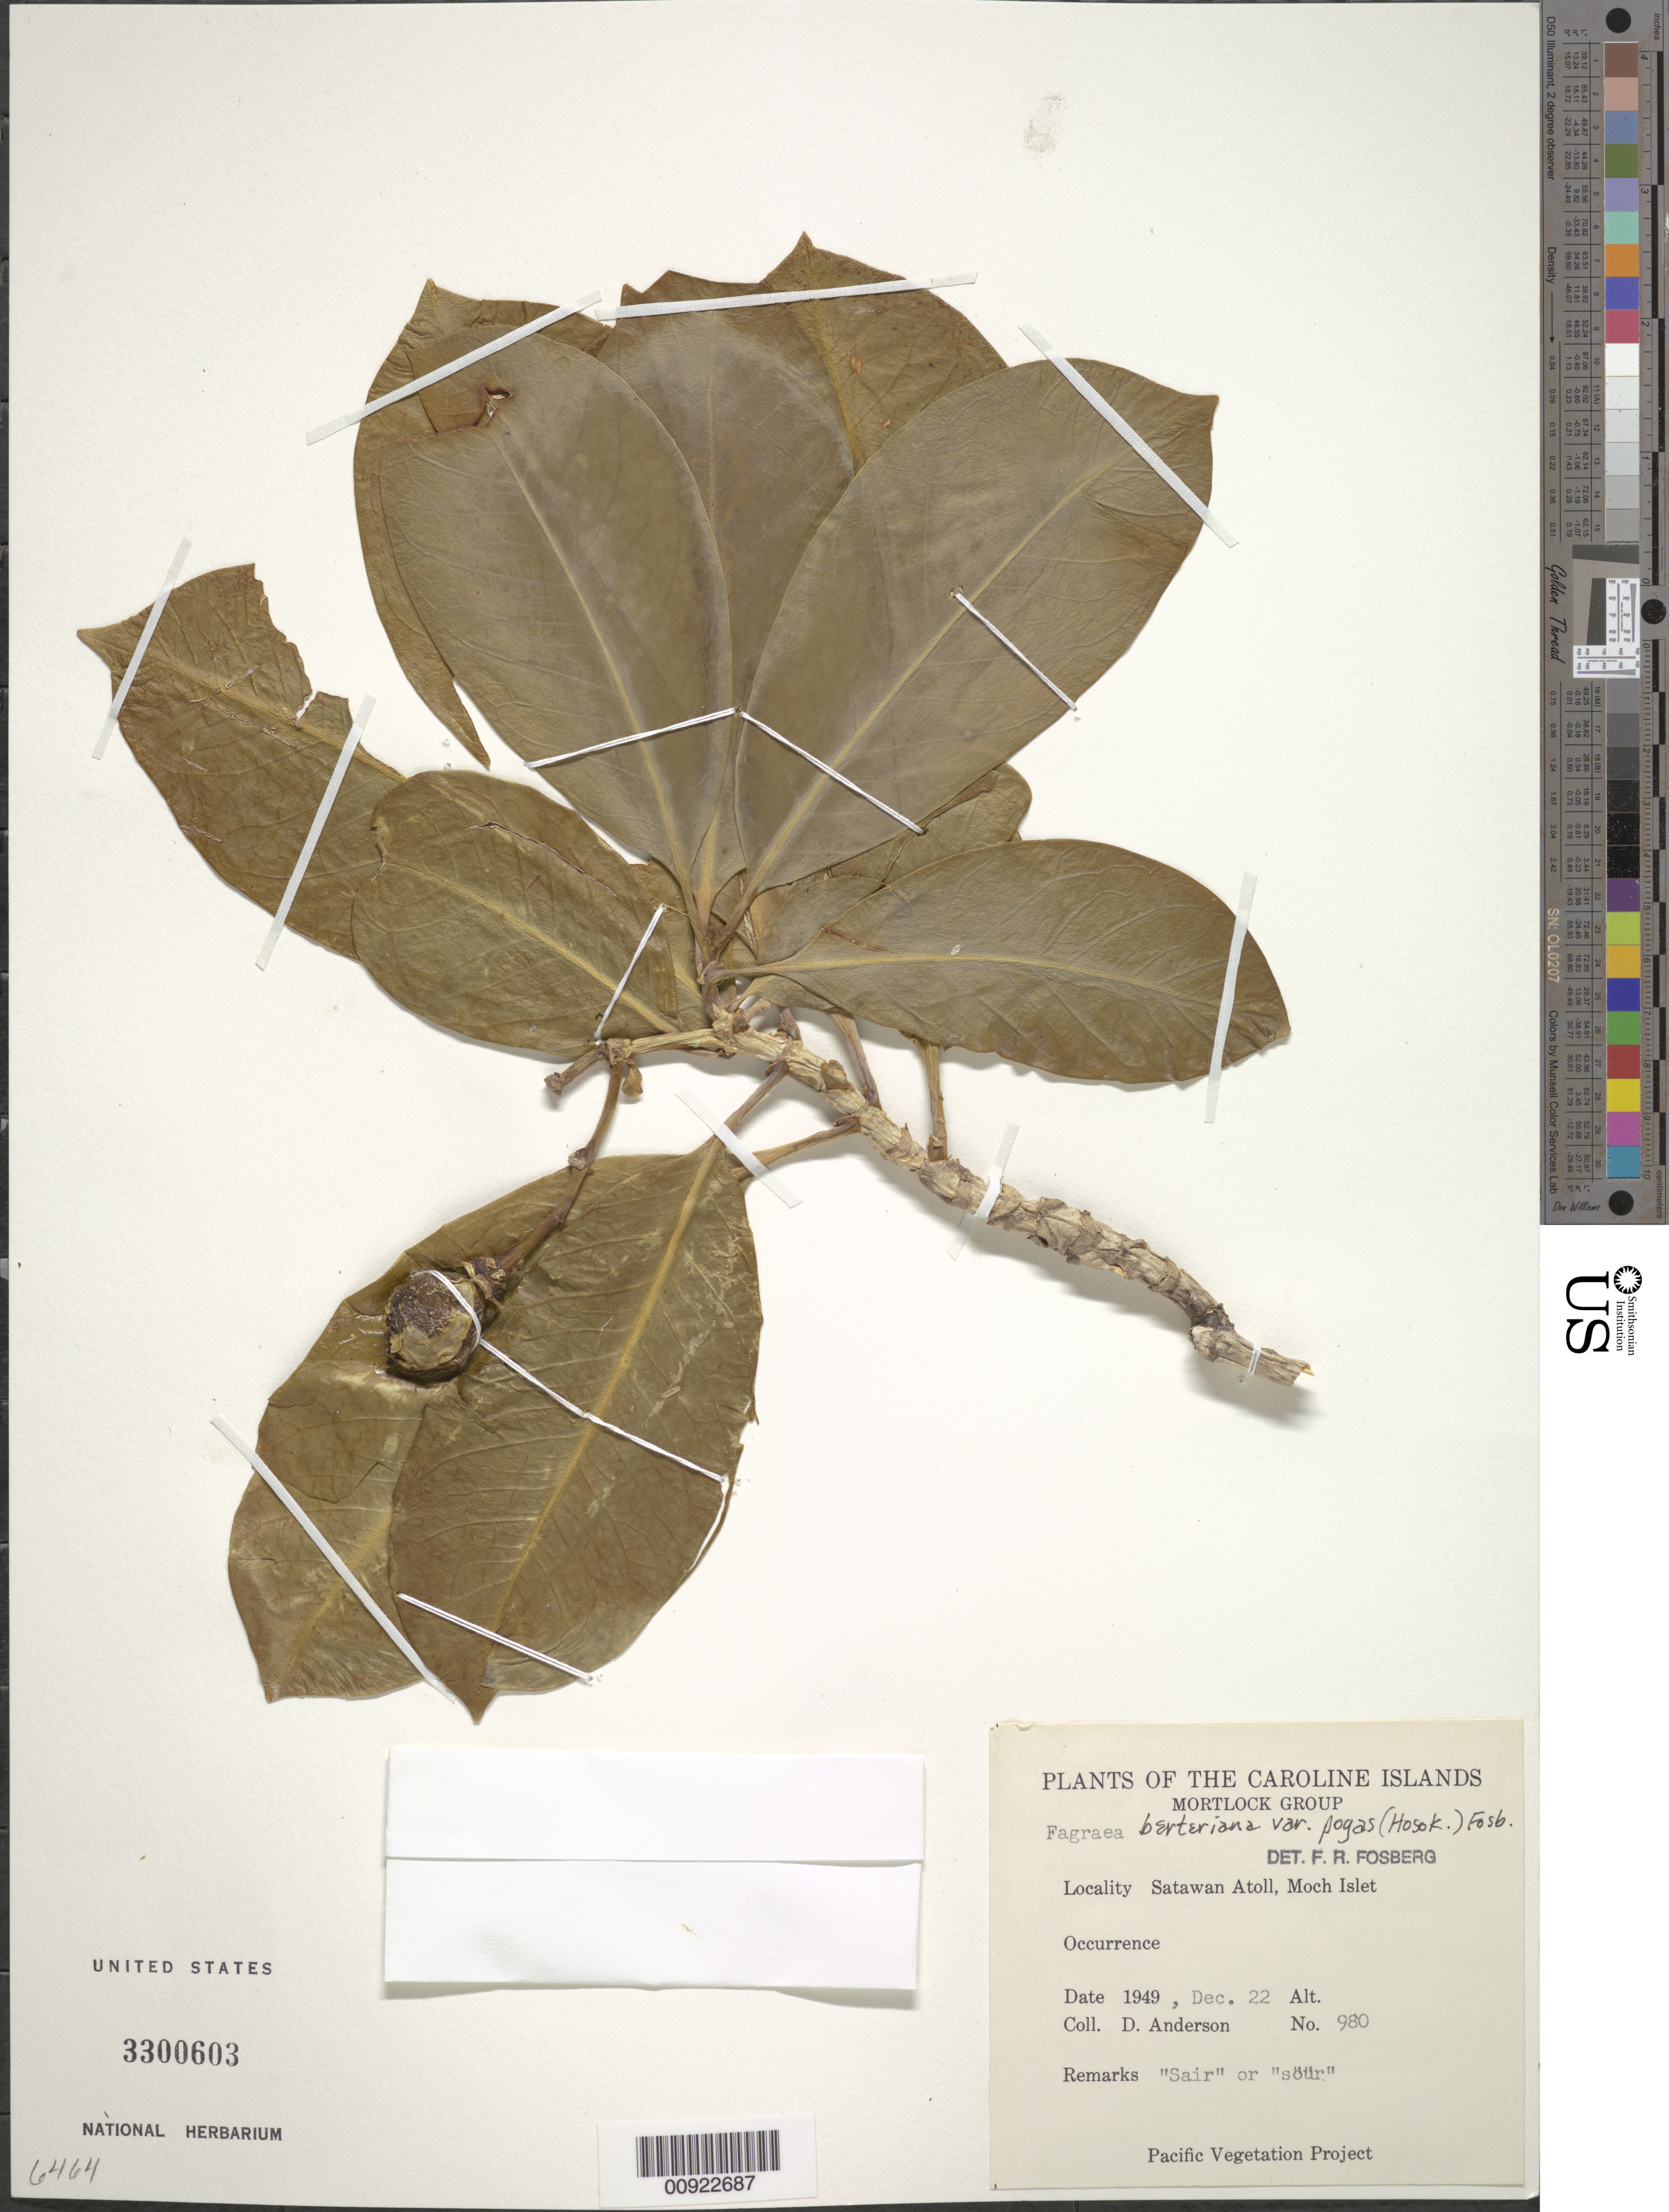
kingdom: Plantae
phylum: Tracheophyta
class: Magnoliopsida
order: Gentianales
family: Gentianaceae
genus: Fagraea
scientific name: Fagraea berteroana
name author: A. Gray ex Benth.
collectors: D. Anderson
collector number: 980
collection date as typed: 22 Dec 1949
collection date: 1949-12-22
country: Micronesia, Federated States of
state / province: Truk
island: Satawan Atoll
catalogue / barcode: US 3300603